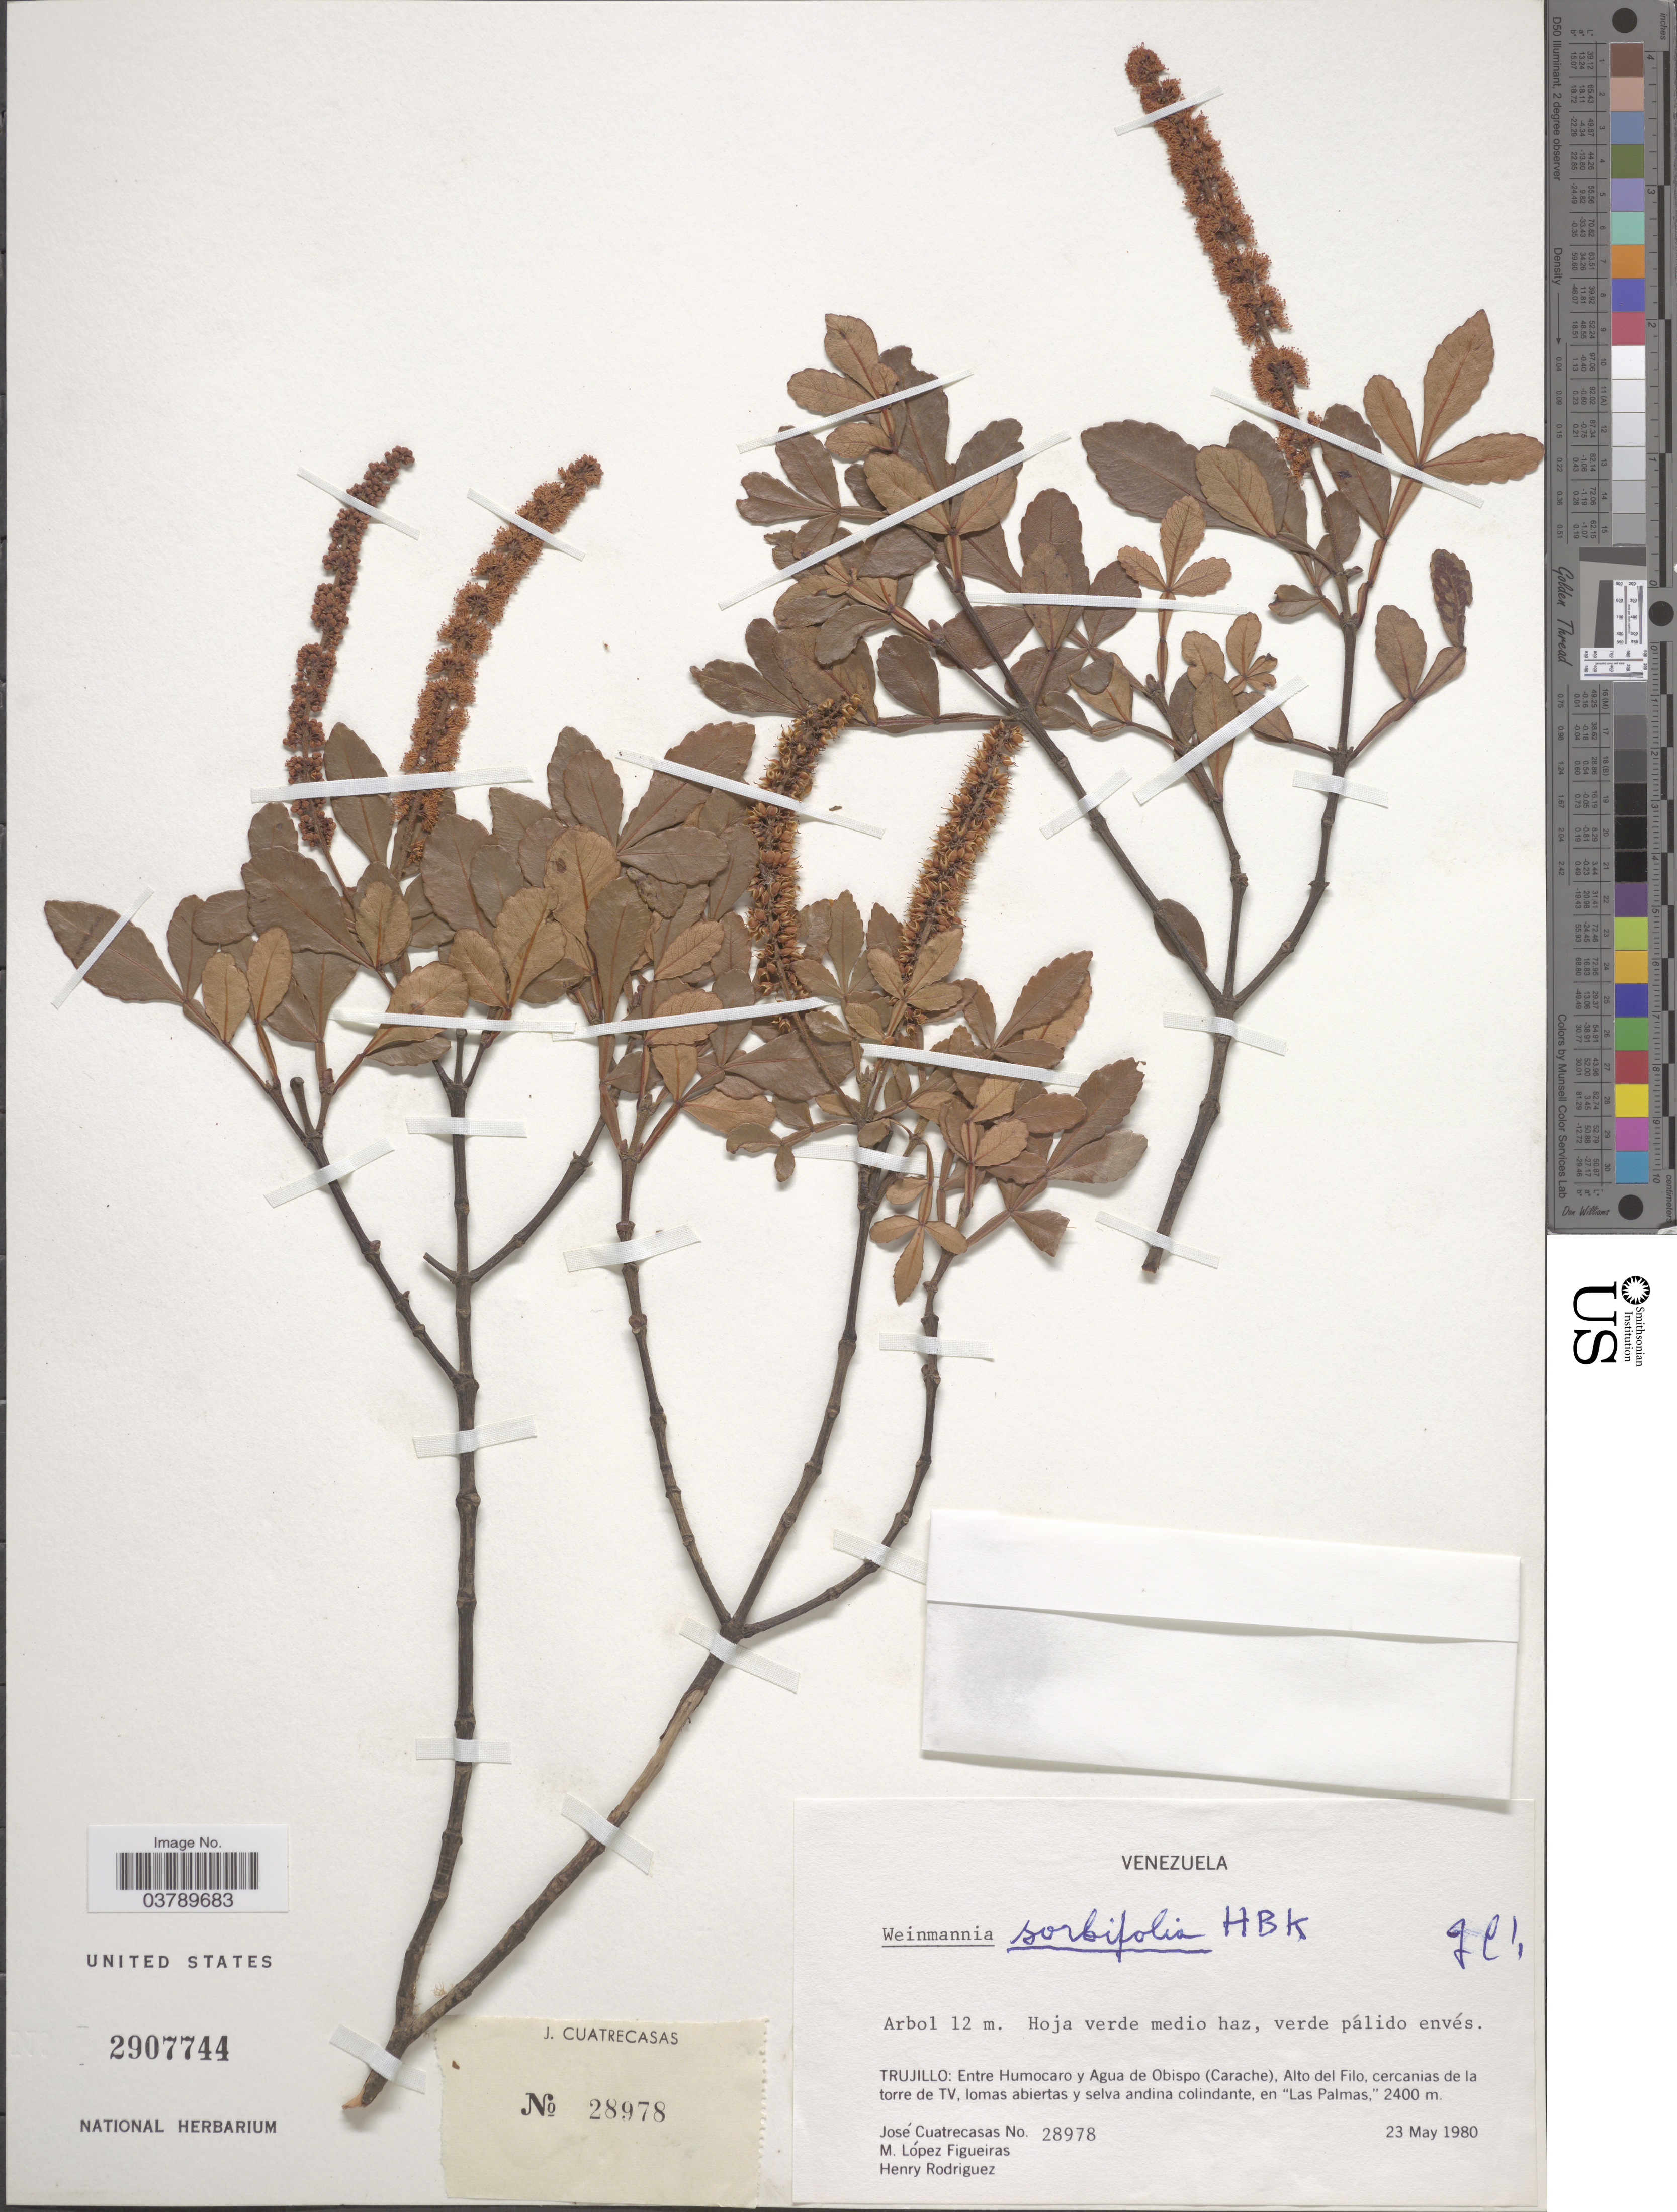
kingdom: Plantae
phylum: Tracheophyta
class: Magnoliopsida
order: Oxalidales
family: Cunoniaceae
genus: Weinmannia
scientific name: Weinmannia sorbifolia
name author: Kunth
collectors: M. López Figueiras & H. A. Rodriguez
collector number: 28978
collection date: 1980-05-23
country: Venezuela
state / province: Trujillo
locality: Entre Humocaro y Agua de Obispo (Carache), Alto del Filo, cercanias de la torre de TV, lomas abiertas y selva andina colindante, en "Las Palmas".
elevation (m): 2400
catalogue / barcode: US 2907744